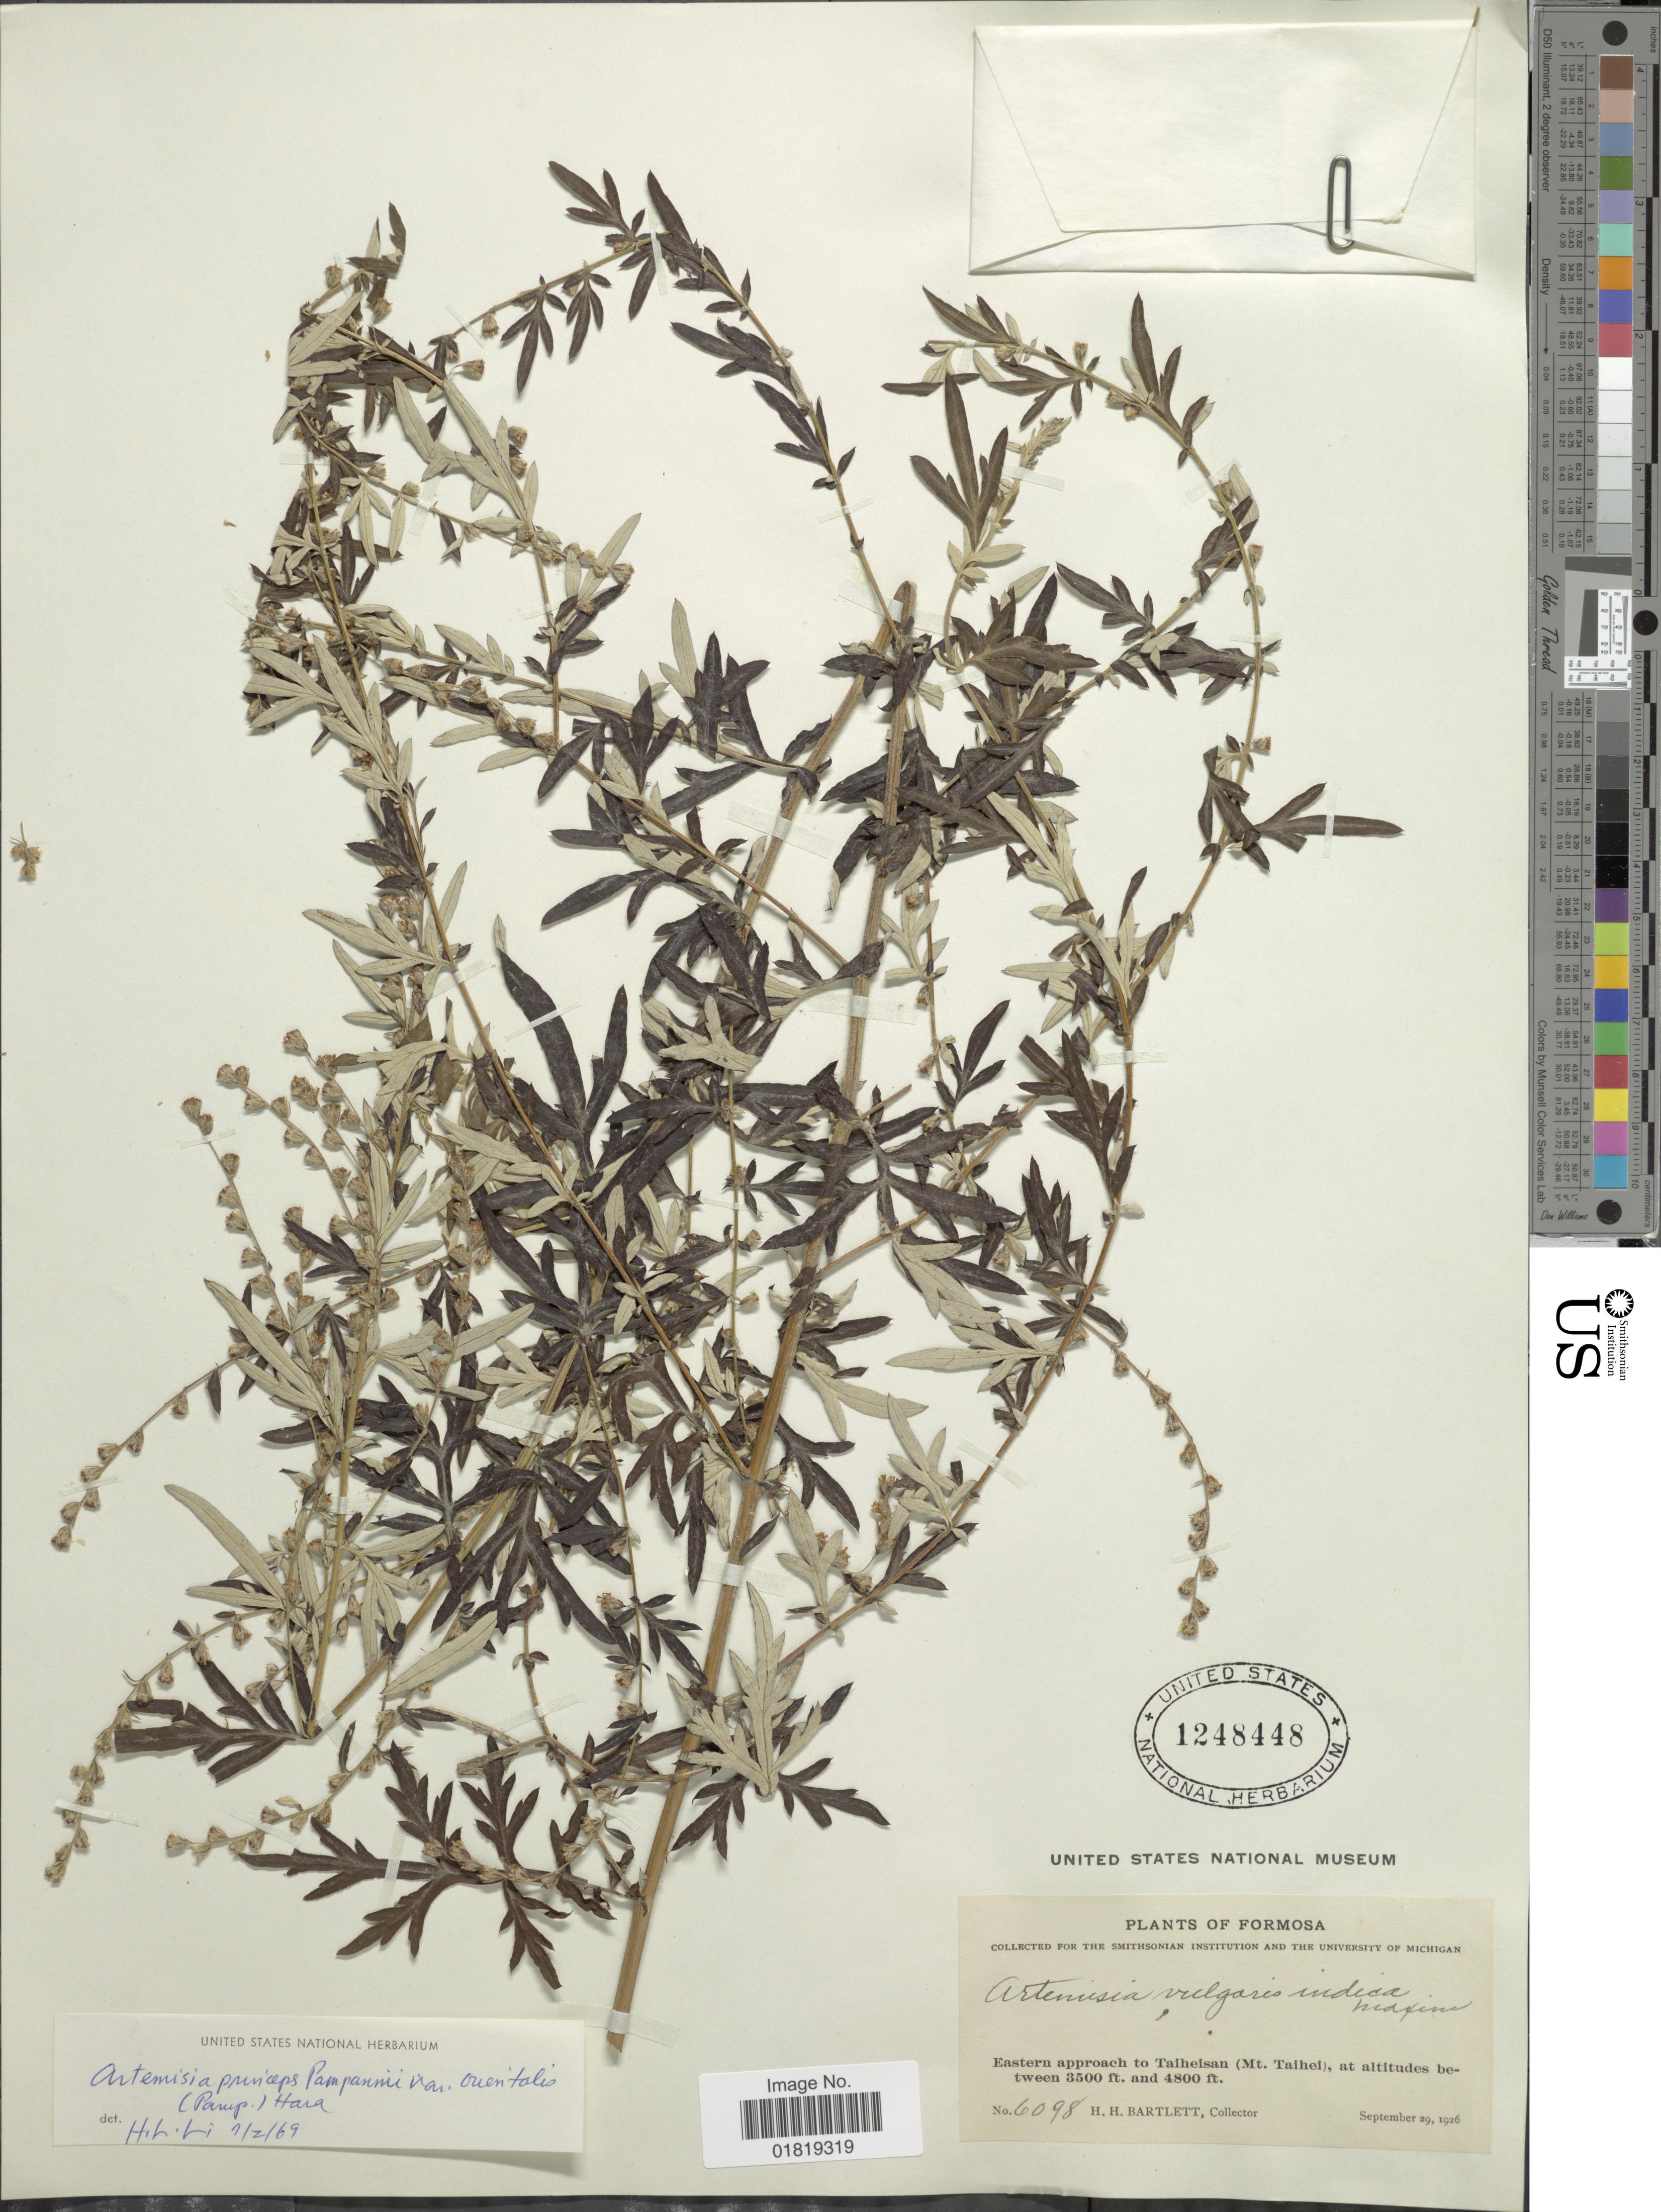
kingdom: Plantae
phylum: Tracheophyta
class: Magnoliopsida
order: Asterales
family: Asteraceae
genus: Artemisia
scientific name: Artemisia vulgaris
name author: L.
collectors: H. H. Bartlett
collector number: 6098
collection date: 1926-09-29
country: Taiwan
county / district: Yilan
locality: Eastern approach to Taiheisan (Mt. Taihei)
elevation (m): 1067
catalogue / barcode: US 1248448